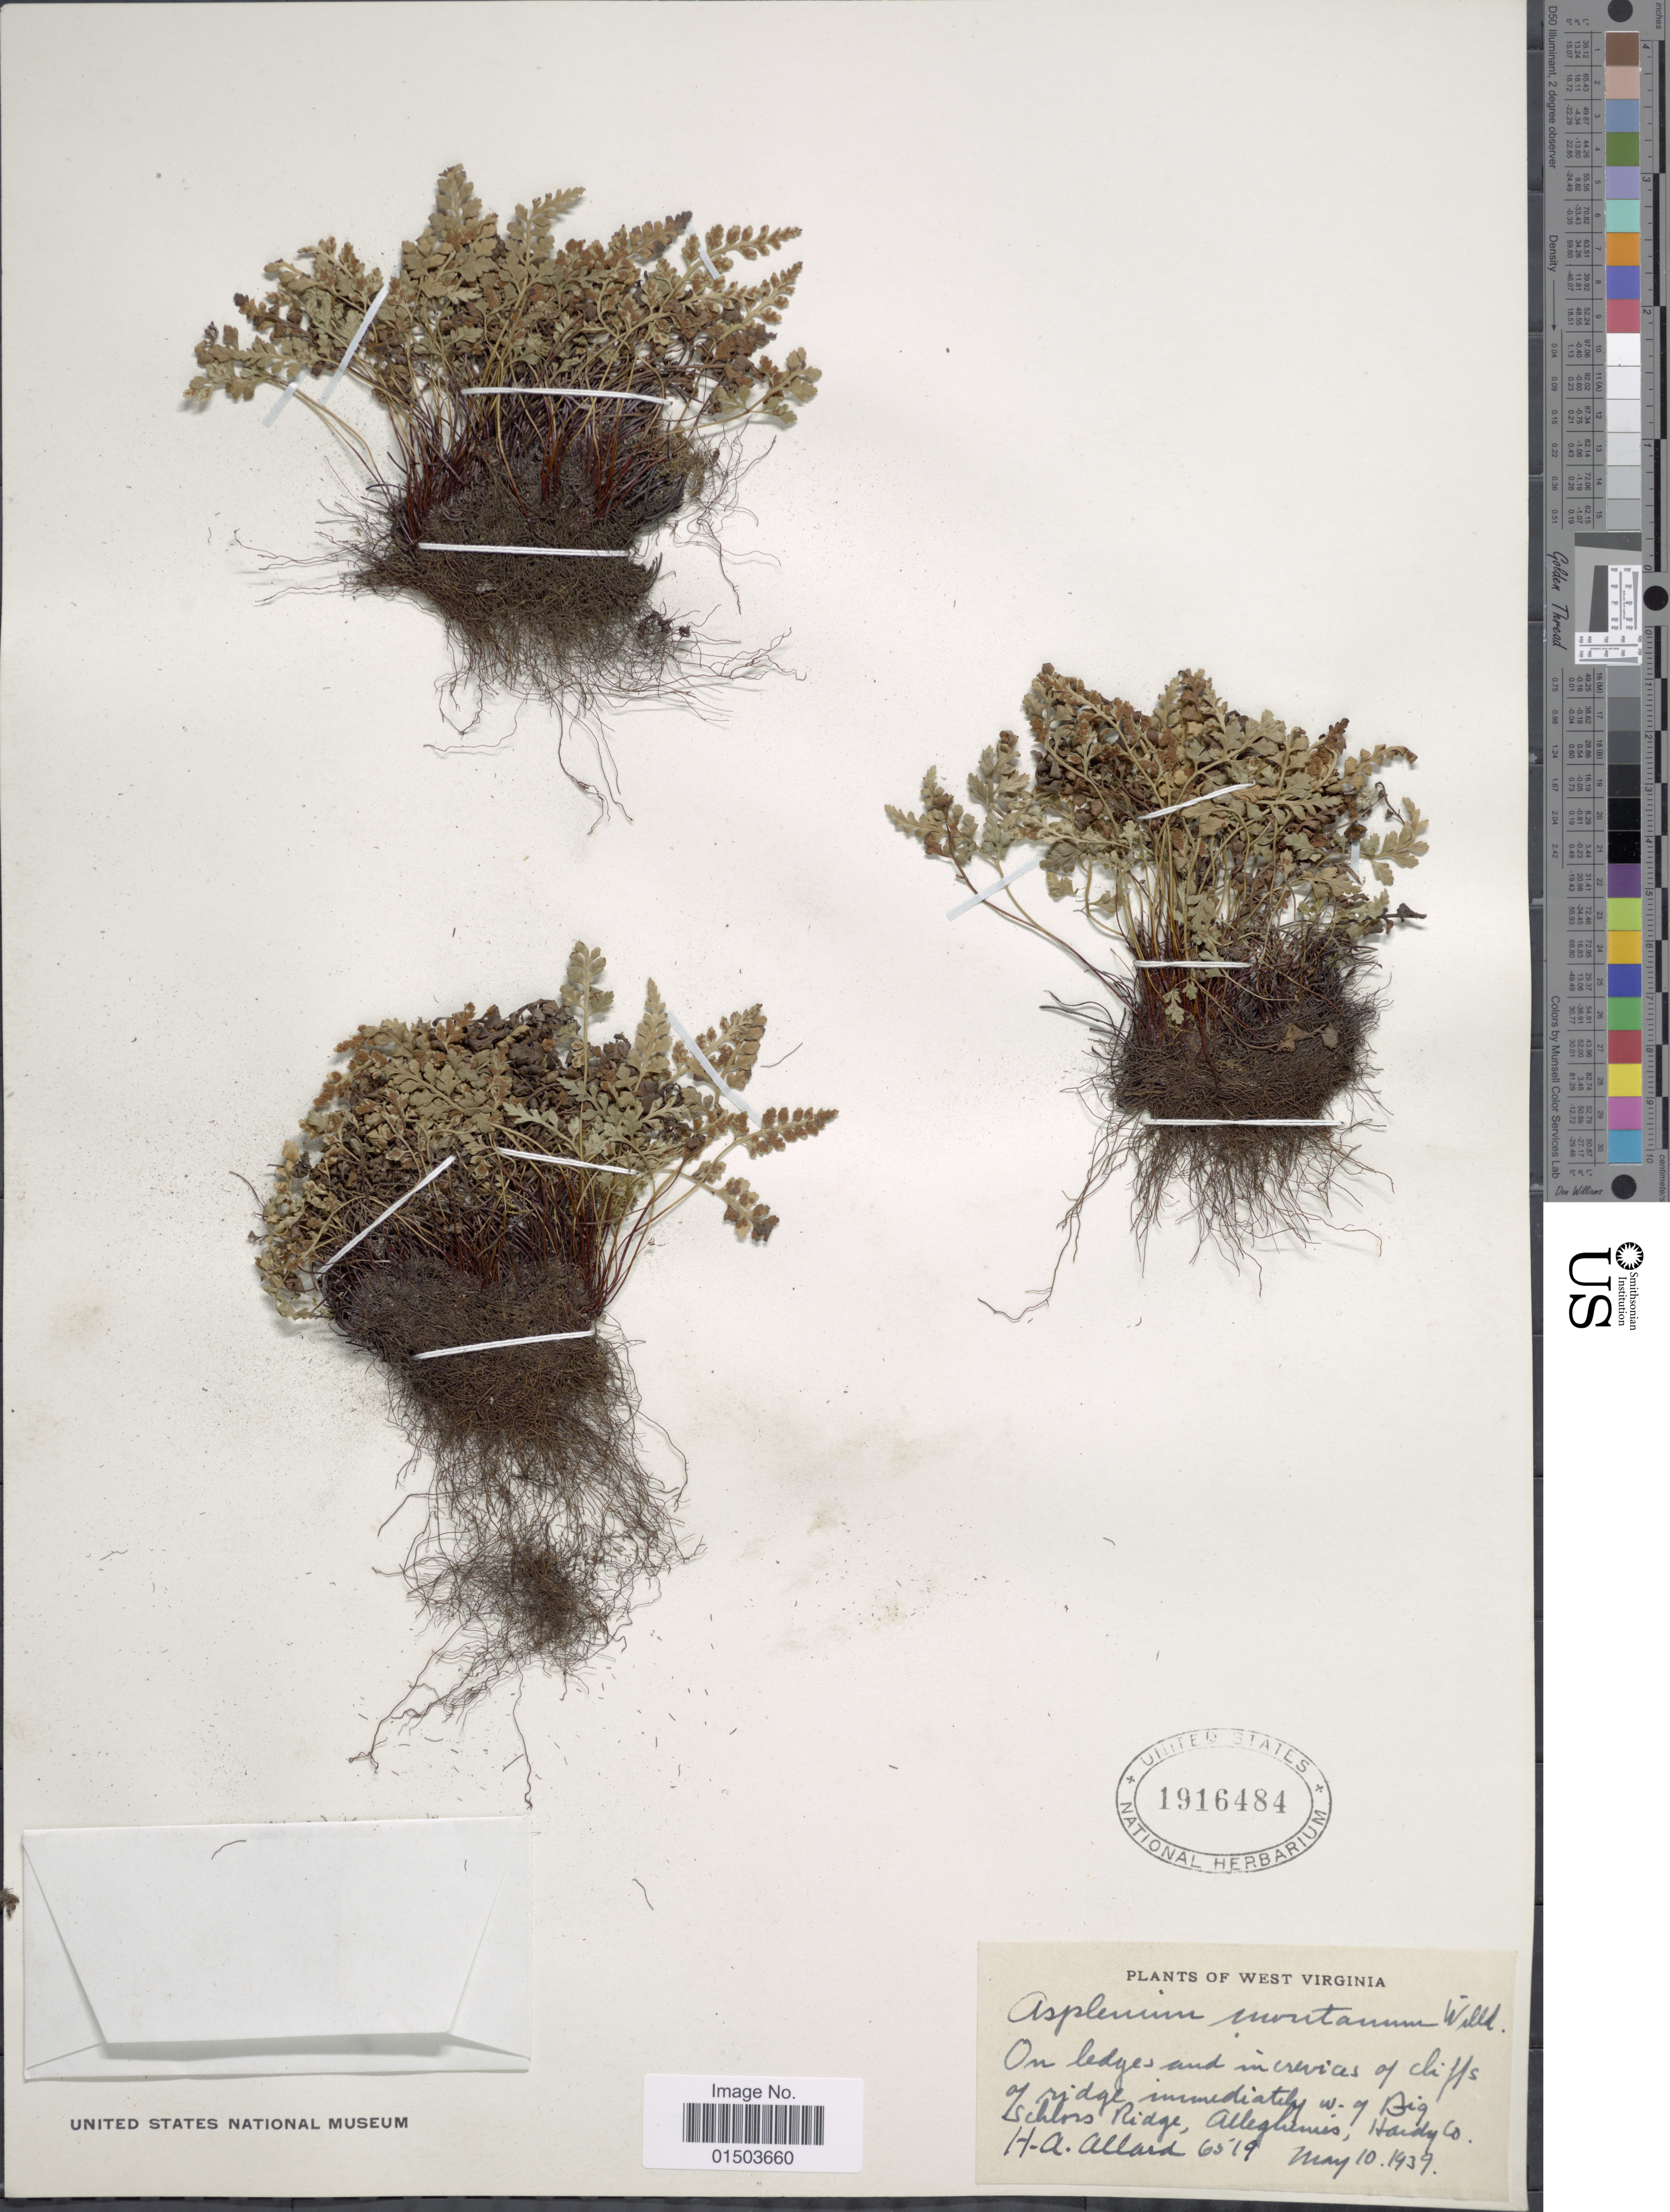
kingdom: Plantae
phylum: Tracheophyta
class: Polypodiopsida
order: Polypodiales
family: Aspleniaceae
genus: Asplenium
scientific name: Asplenium montanum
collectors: H. A. Allard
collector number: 6519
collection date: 1939-05-10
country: United States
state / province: West Virginia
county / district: Hardy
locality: On ledges and in crevices of cliffs of ridge immediately w.g. Big Schlors Ridge, Alleghenies. Hardy Co.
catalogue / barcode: US 1916484